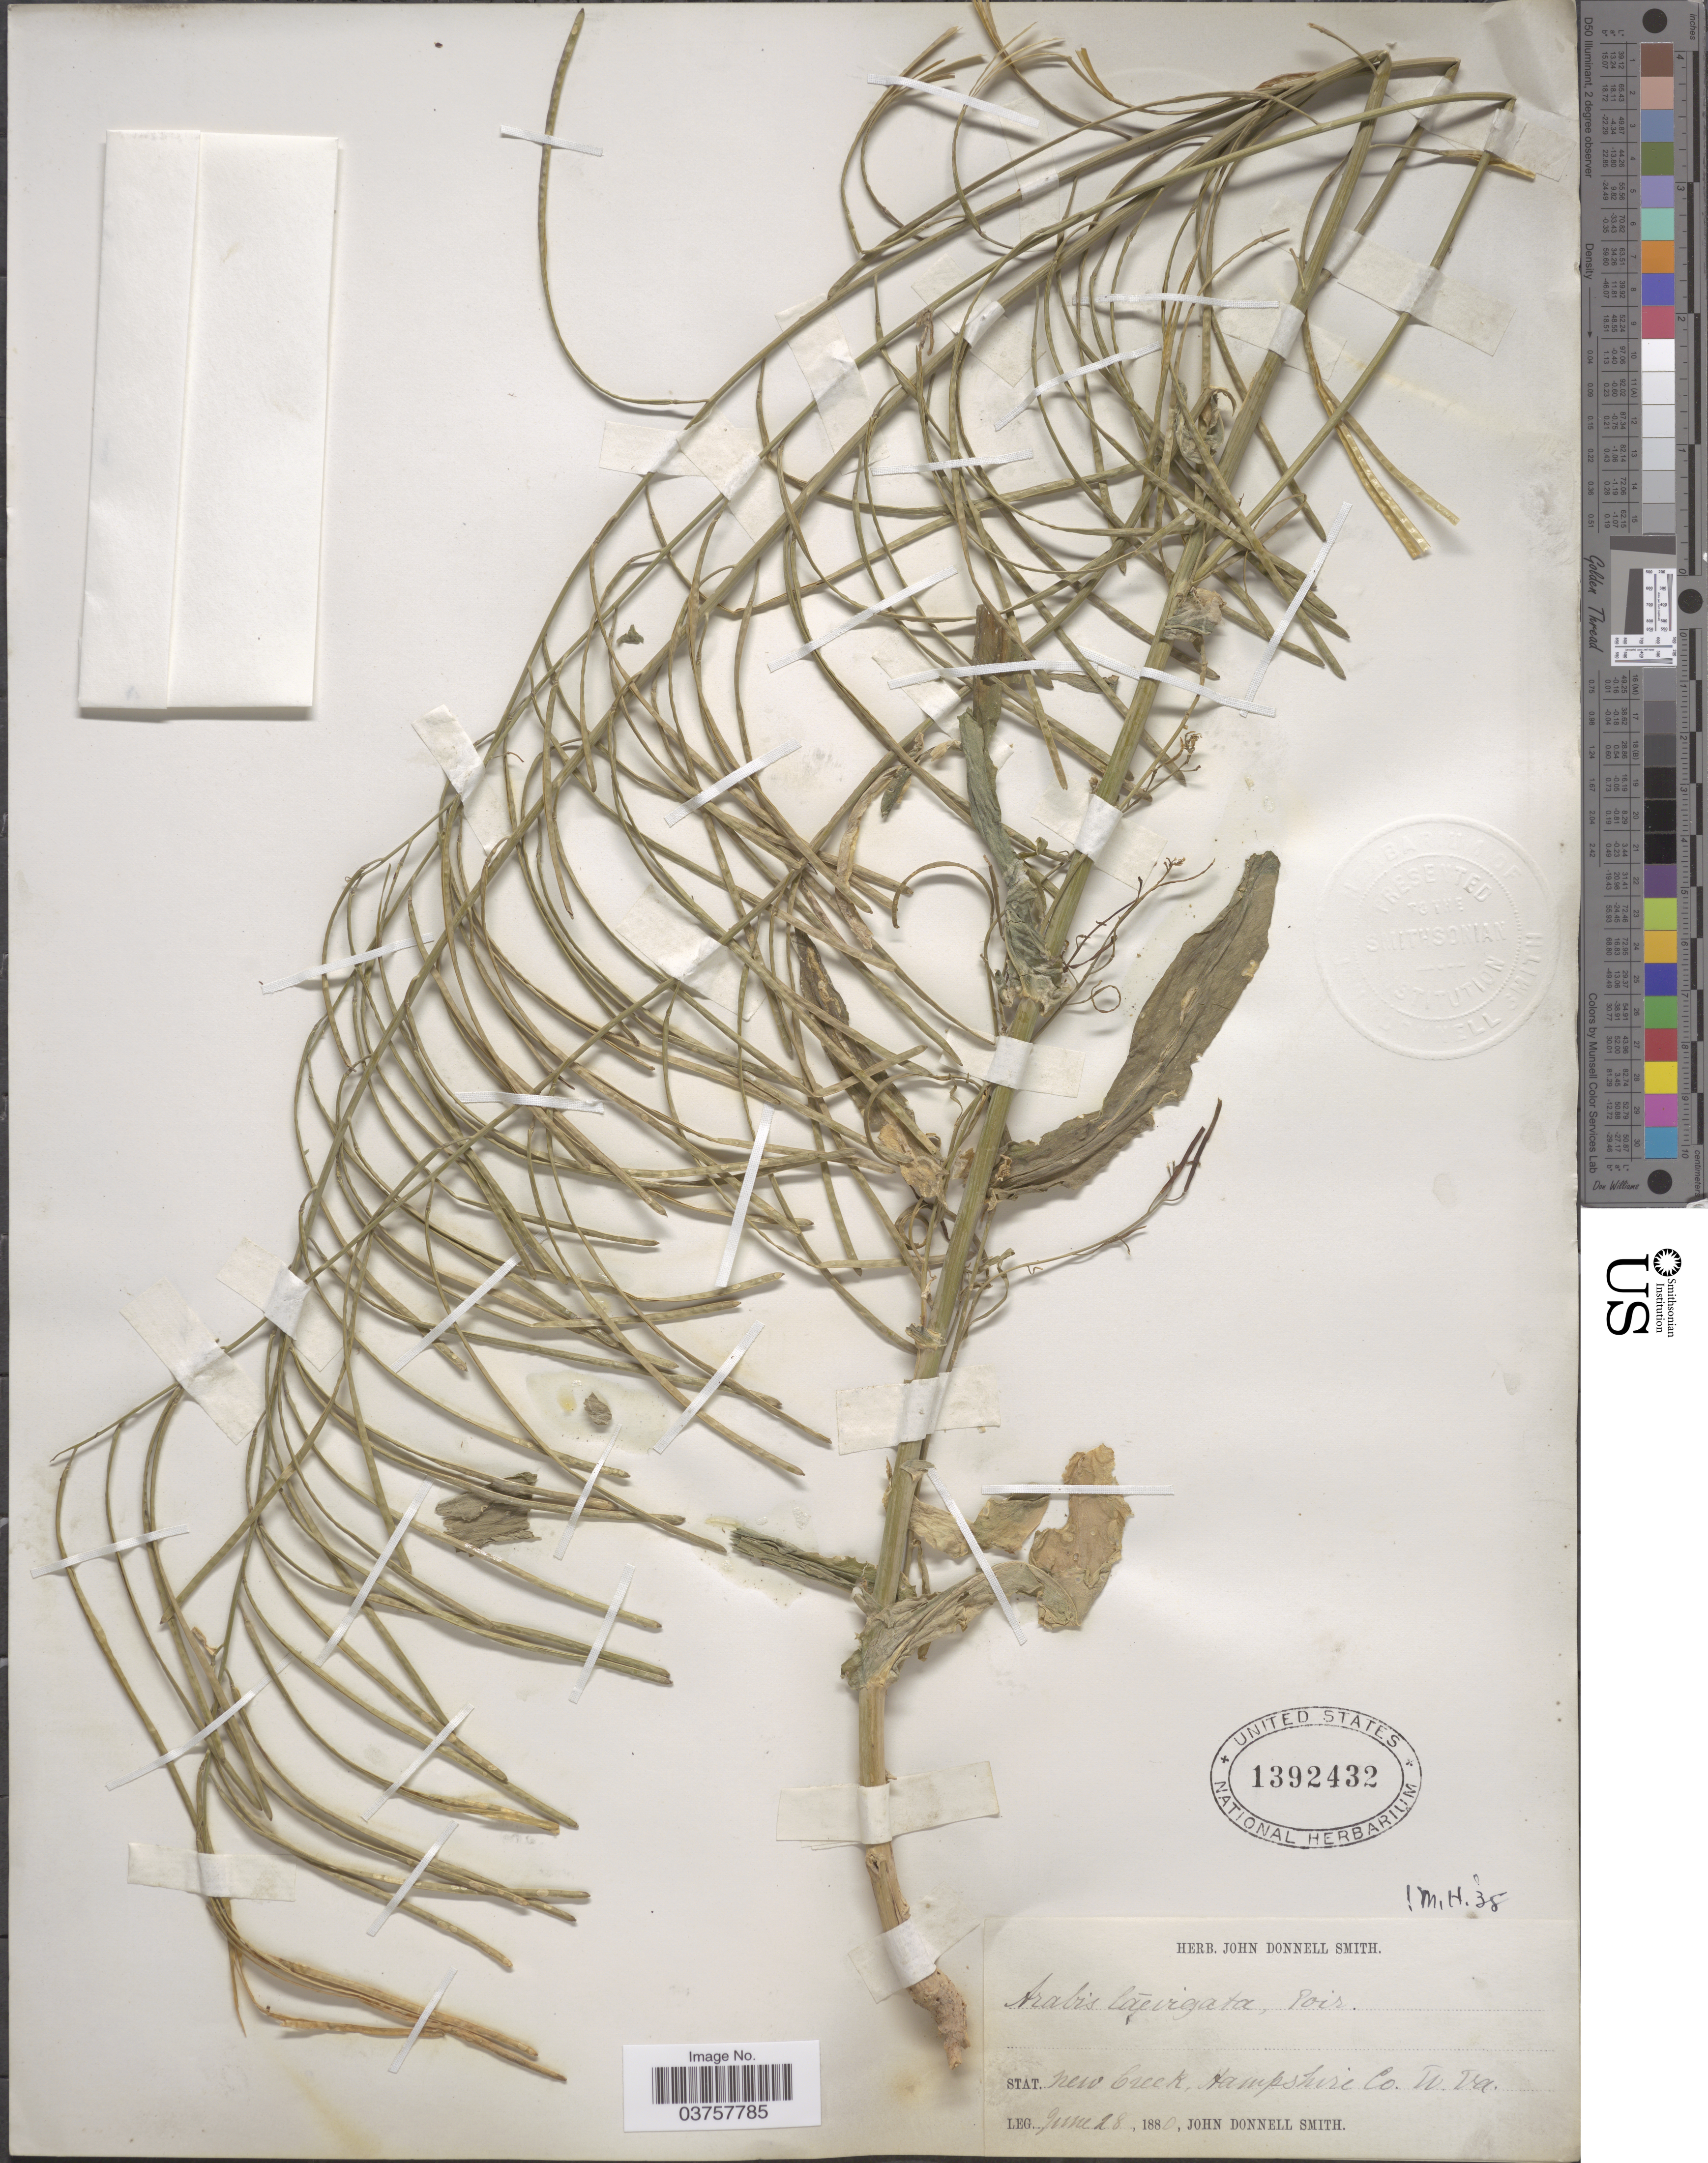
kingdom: Plantae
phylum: Tracheophyta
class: Magnoliopsida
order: Brassicales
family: Brassicaceae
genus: Arabis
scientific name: Arabis laevigata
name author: (Muhl. ex Willd.) Poir.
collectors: J. Donnell Smith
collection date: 1880-06-28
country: United States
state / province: West Virginia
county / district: Hampshire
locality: Stat. New Creek, Hampshire Co.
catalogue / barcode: US 1392432